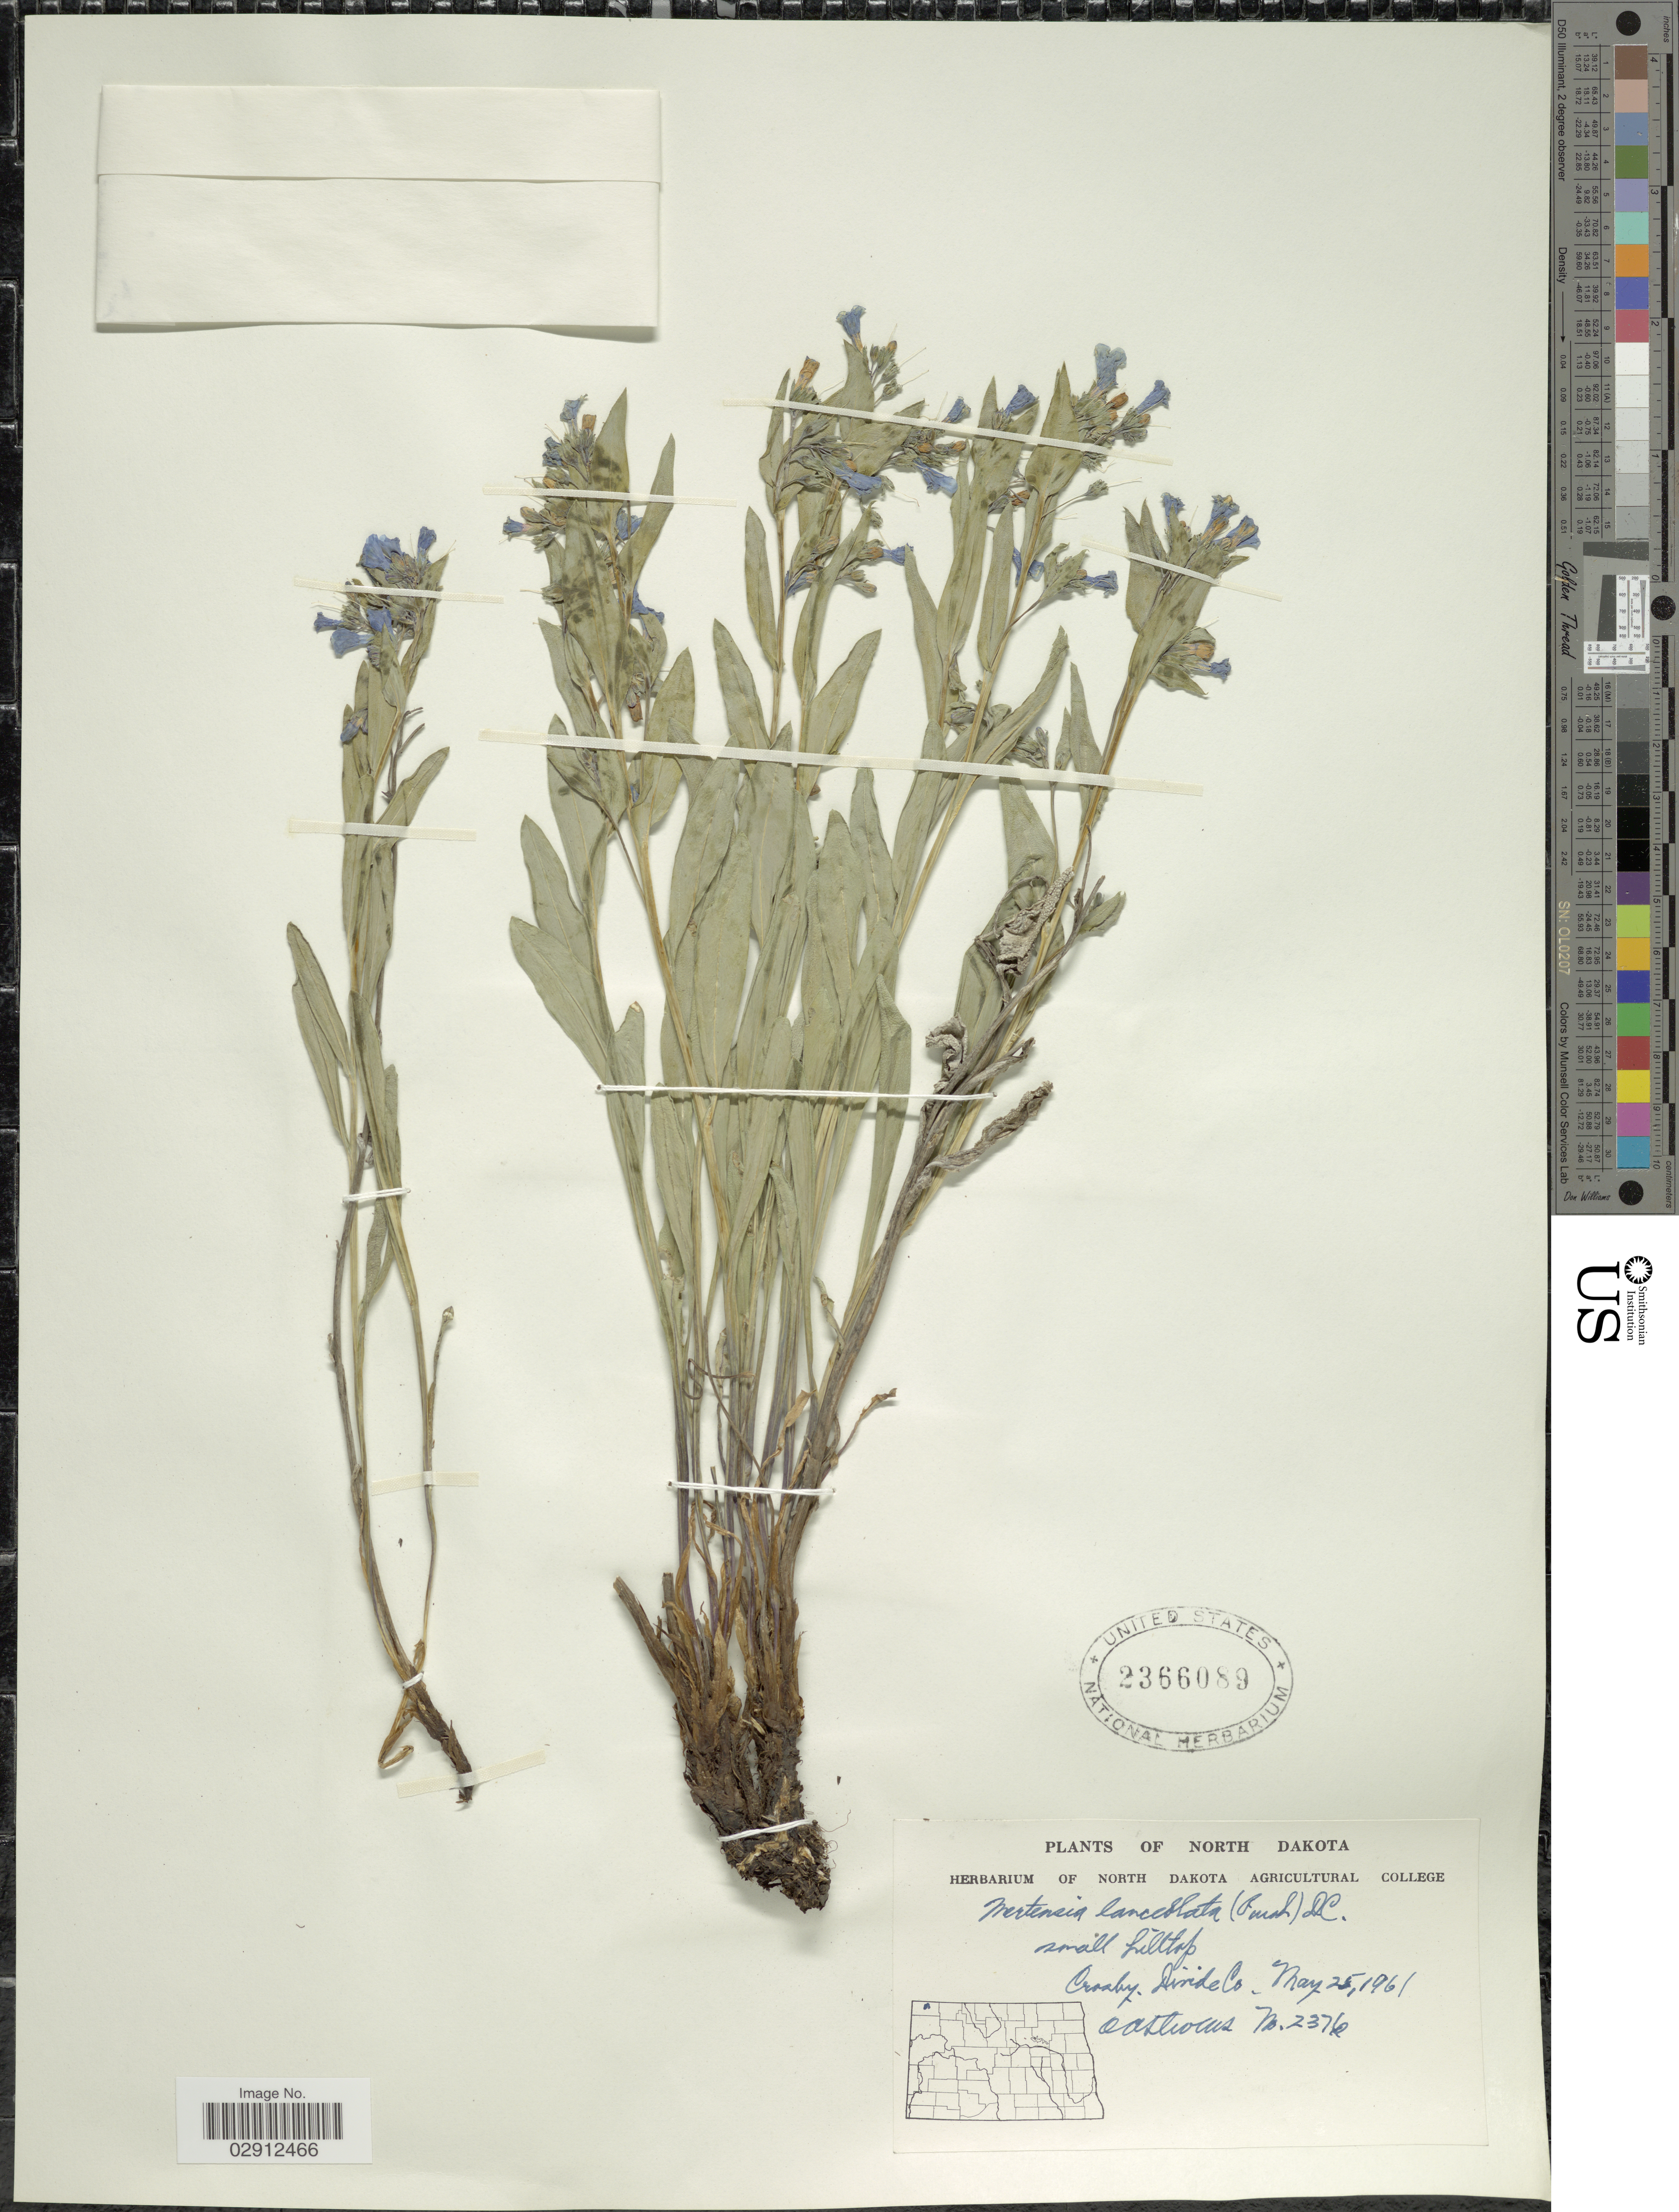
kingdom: Plantae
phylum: Tracheophyta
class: Magnoliopsida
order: Boraginales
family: Boraginaceae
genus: Mertensia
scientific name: Mertensia lanceolata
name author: (Pursh) DC. ex A. DC.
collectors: O. A. Stevens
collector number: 2376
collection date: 1961-05-25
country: United States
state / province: North Dakota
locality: Croaby, Divide Co.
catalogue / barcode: US 2366089